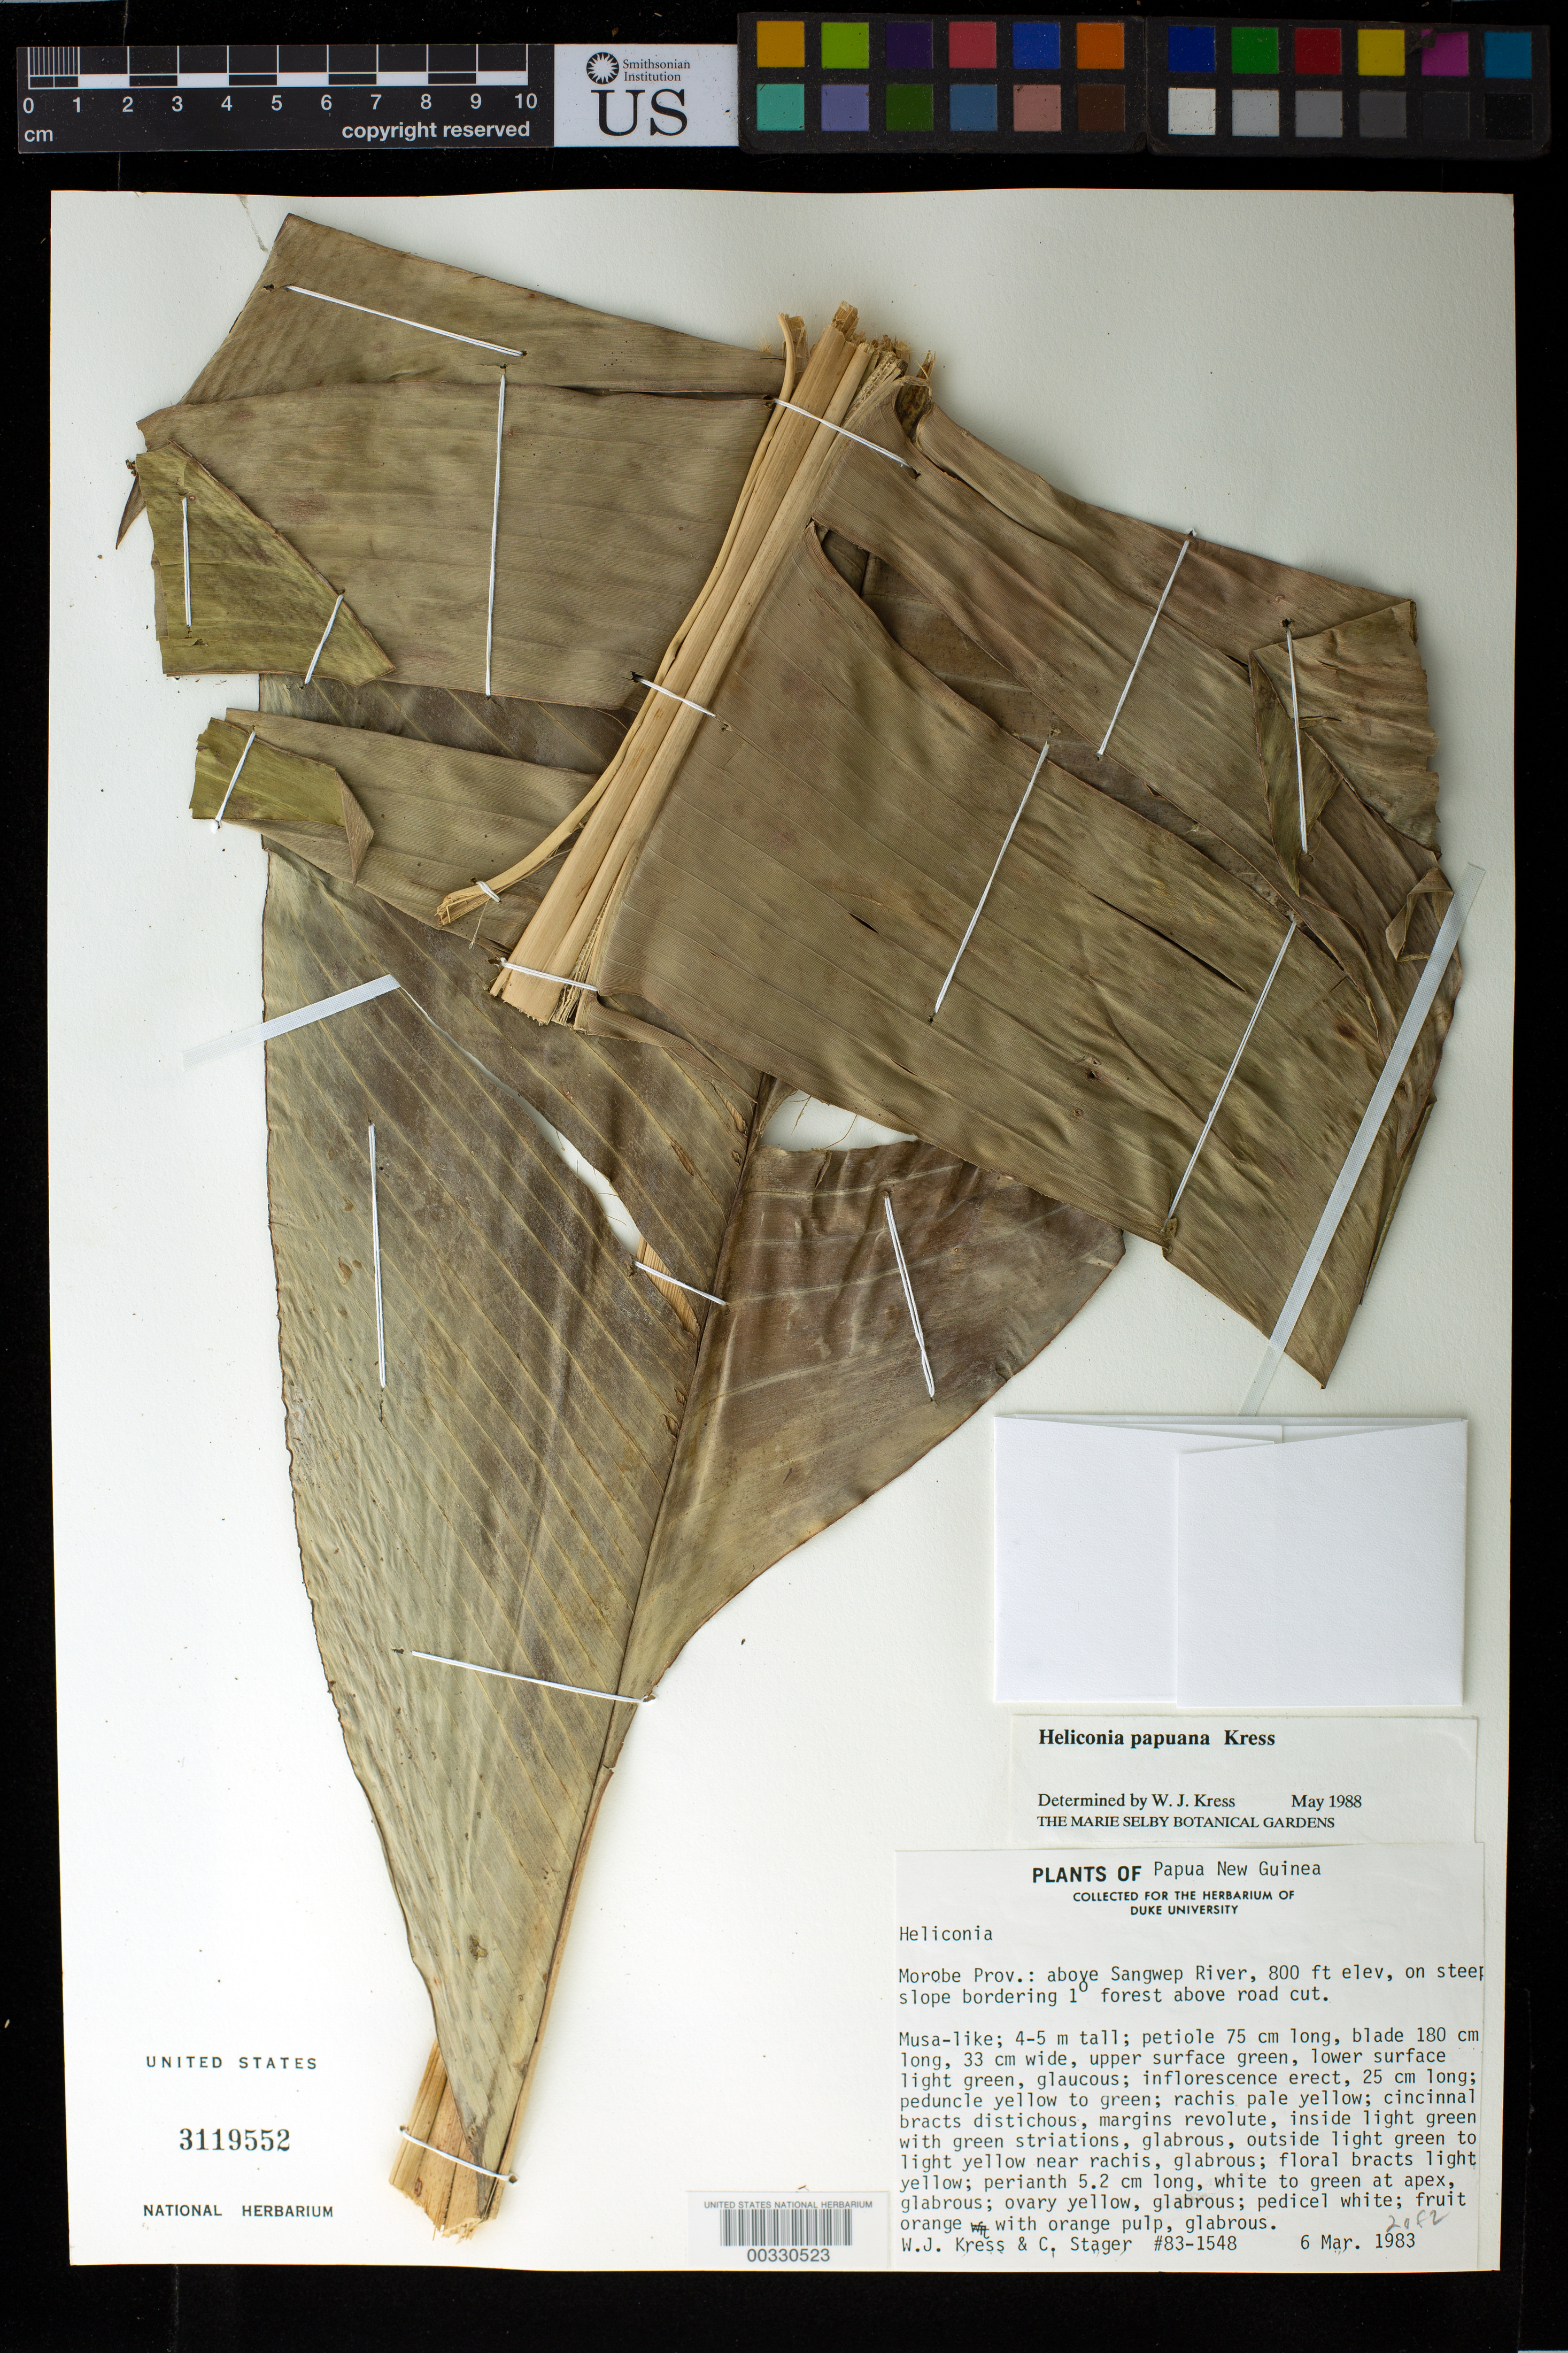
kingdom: Plantae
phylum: Tracheophyta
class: Liliopsida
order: Zingiberales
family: Heliconiaceae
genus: Heliconia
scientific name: Heliconia papuana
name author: W.J. Kress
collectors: W. J. Kress & C. Stager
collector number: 83-1548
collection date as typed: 06 Mar 1983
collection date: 1983-03-06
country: Papua New Guinea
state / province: Morobe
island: New Guinea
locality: Morobe prov, above sangwep river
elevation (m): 244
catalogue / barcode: US 3119552